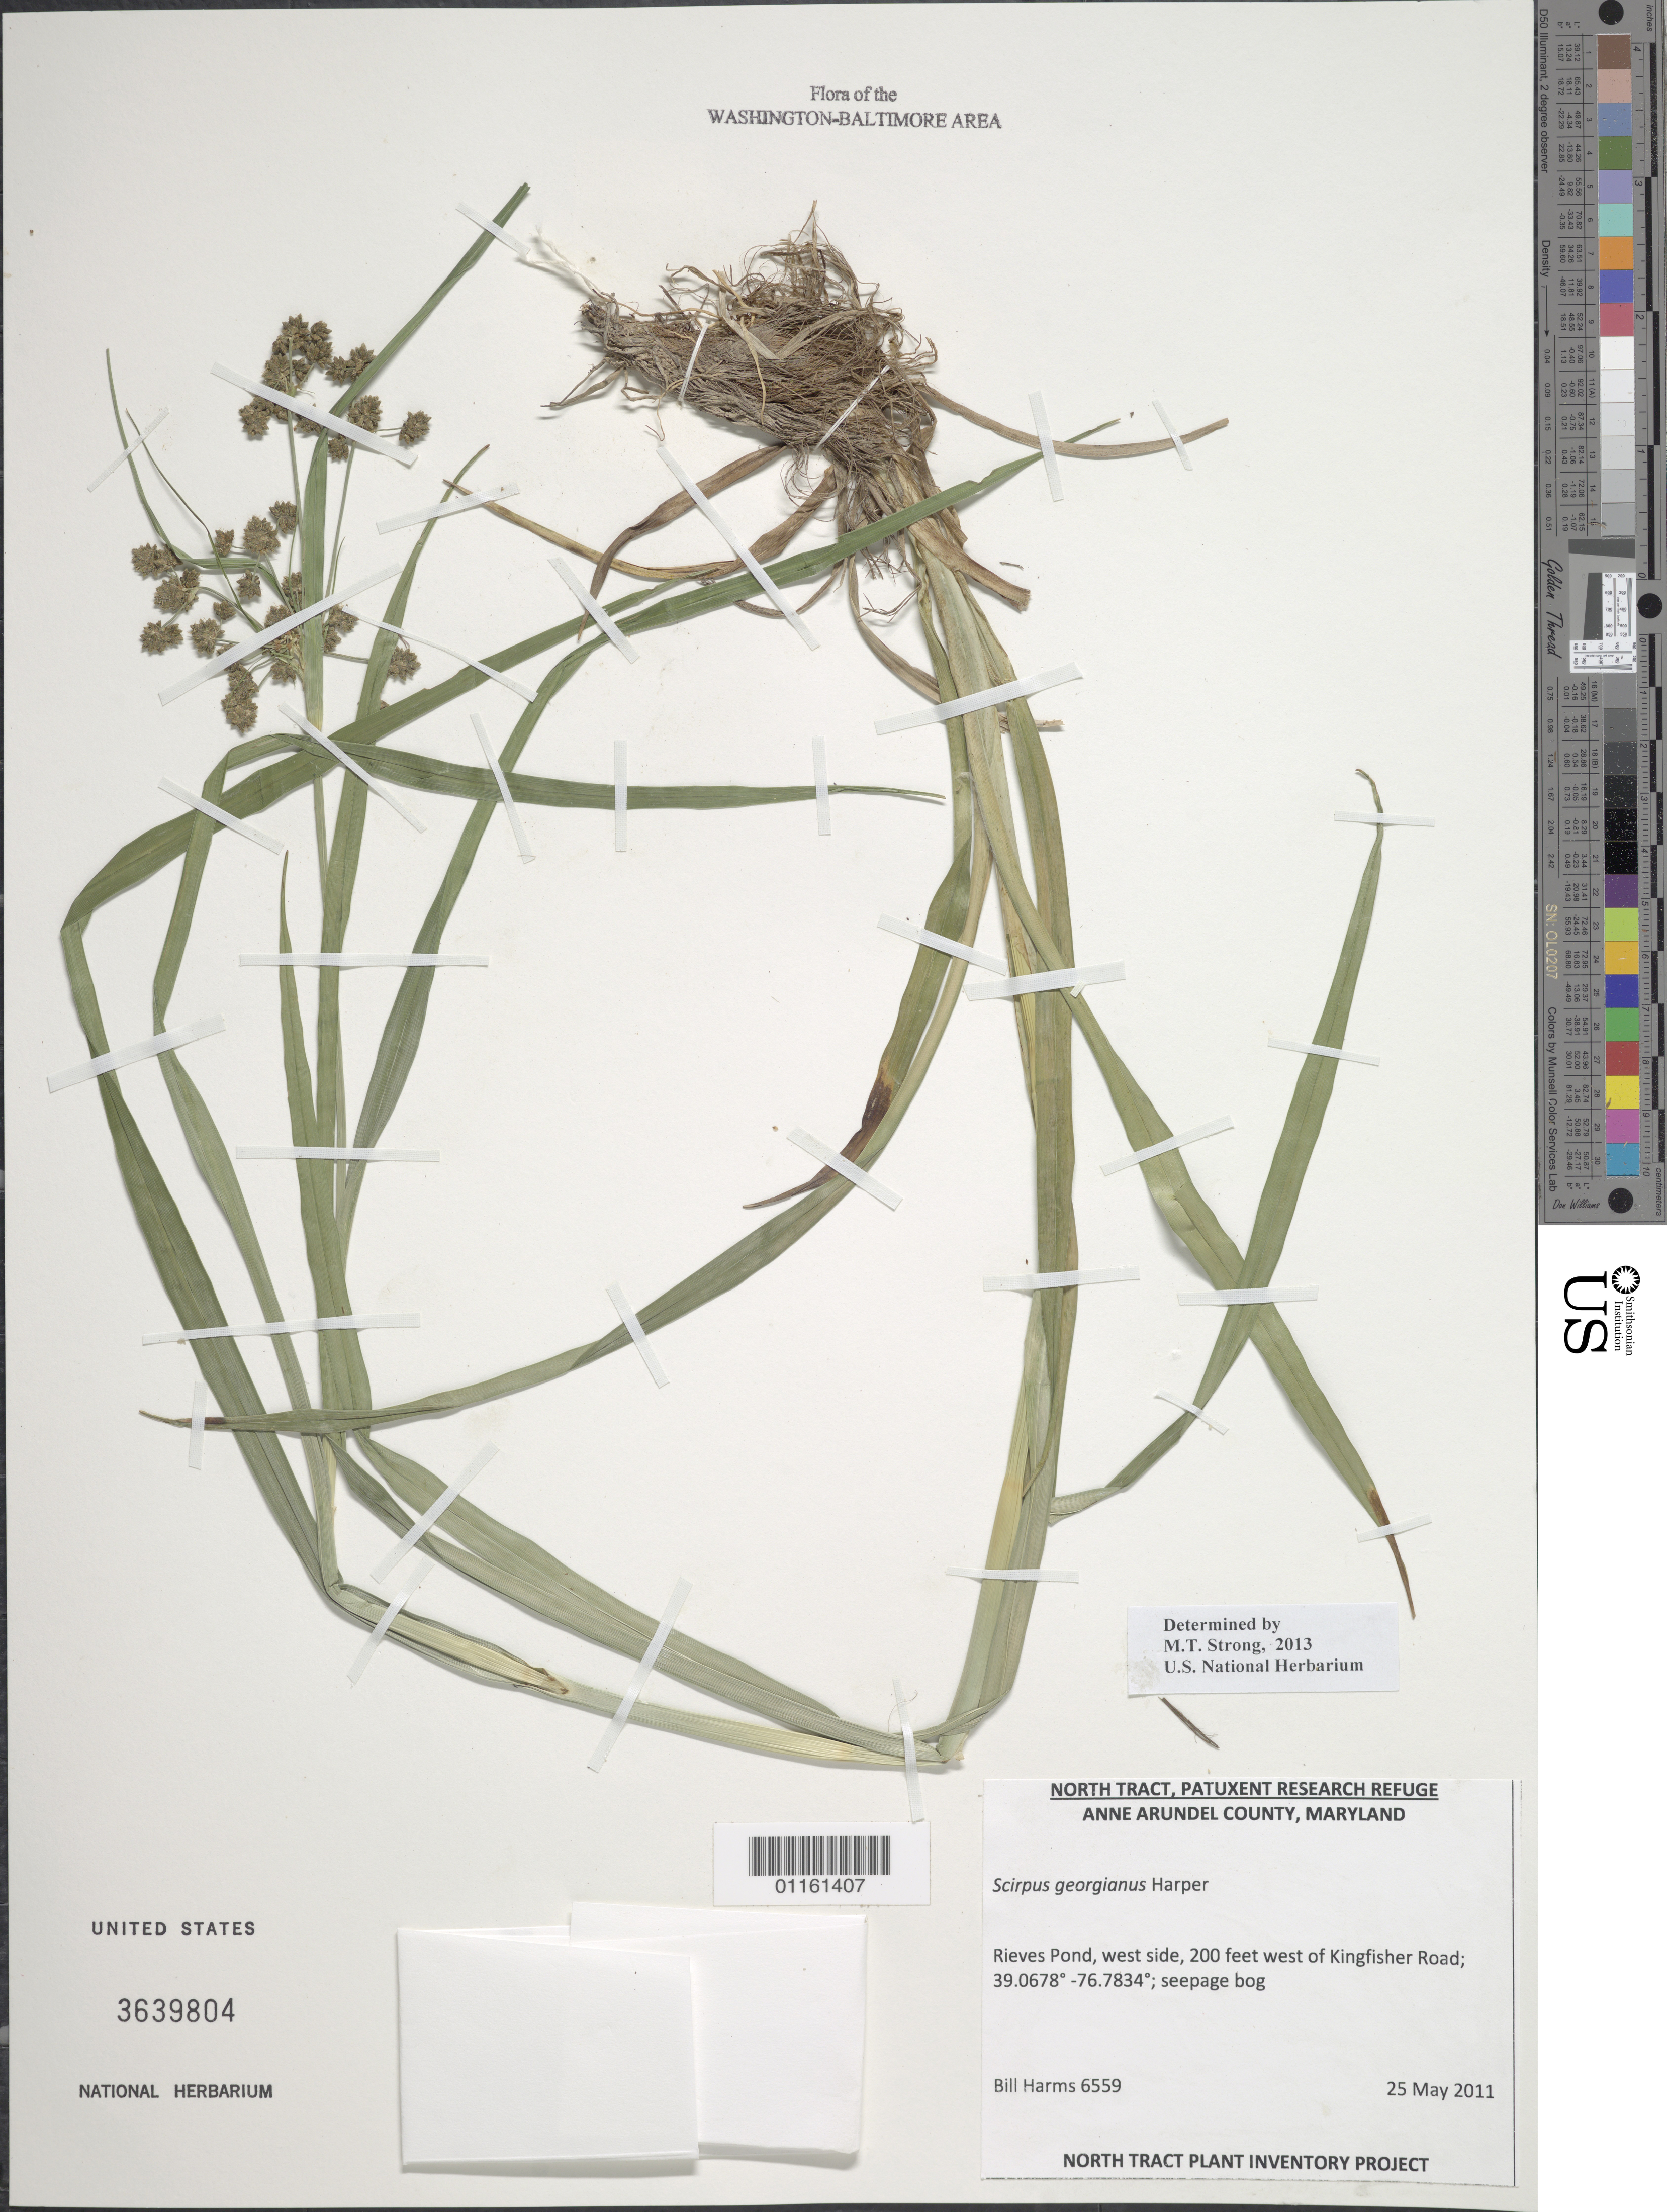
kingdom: Plantae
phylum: Tracheophyta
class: Liliopsida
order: Poales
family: Cyperaceae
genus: Scirpus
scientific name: Scirpus georgianus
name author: R.M. Harper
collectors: B. Harms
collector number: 6559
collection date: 2011-05-25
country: United States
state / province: Maryland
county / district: Anne Arundel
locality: Rivers Pond, west side, 200 feet west of Kingfisher Road.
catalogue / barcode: US 3639804